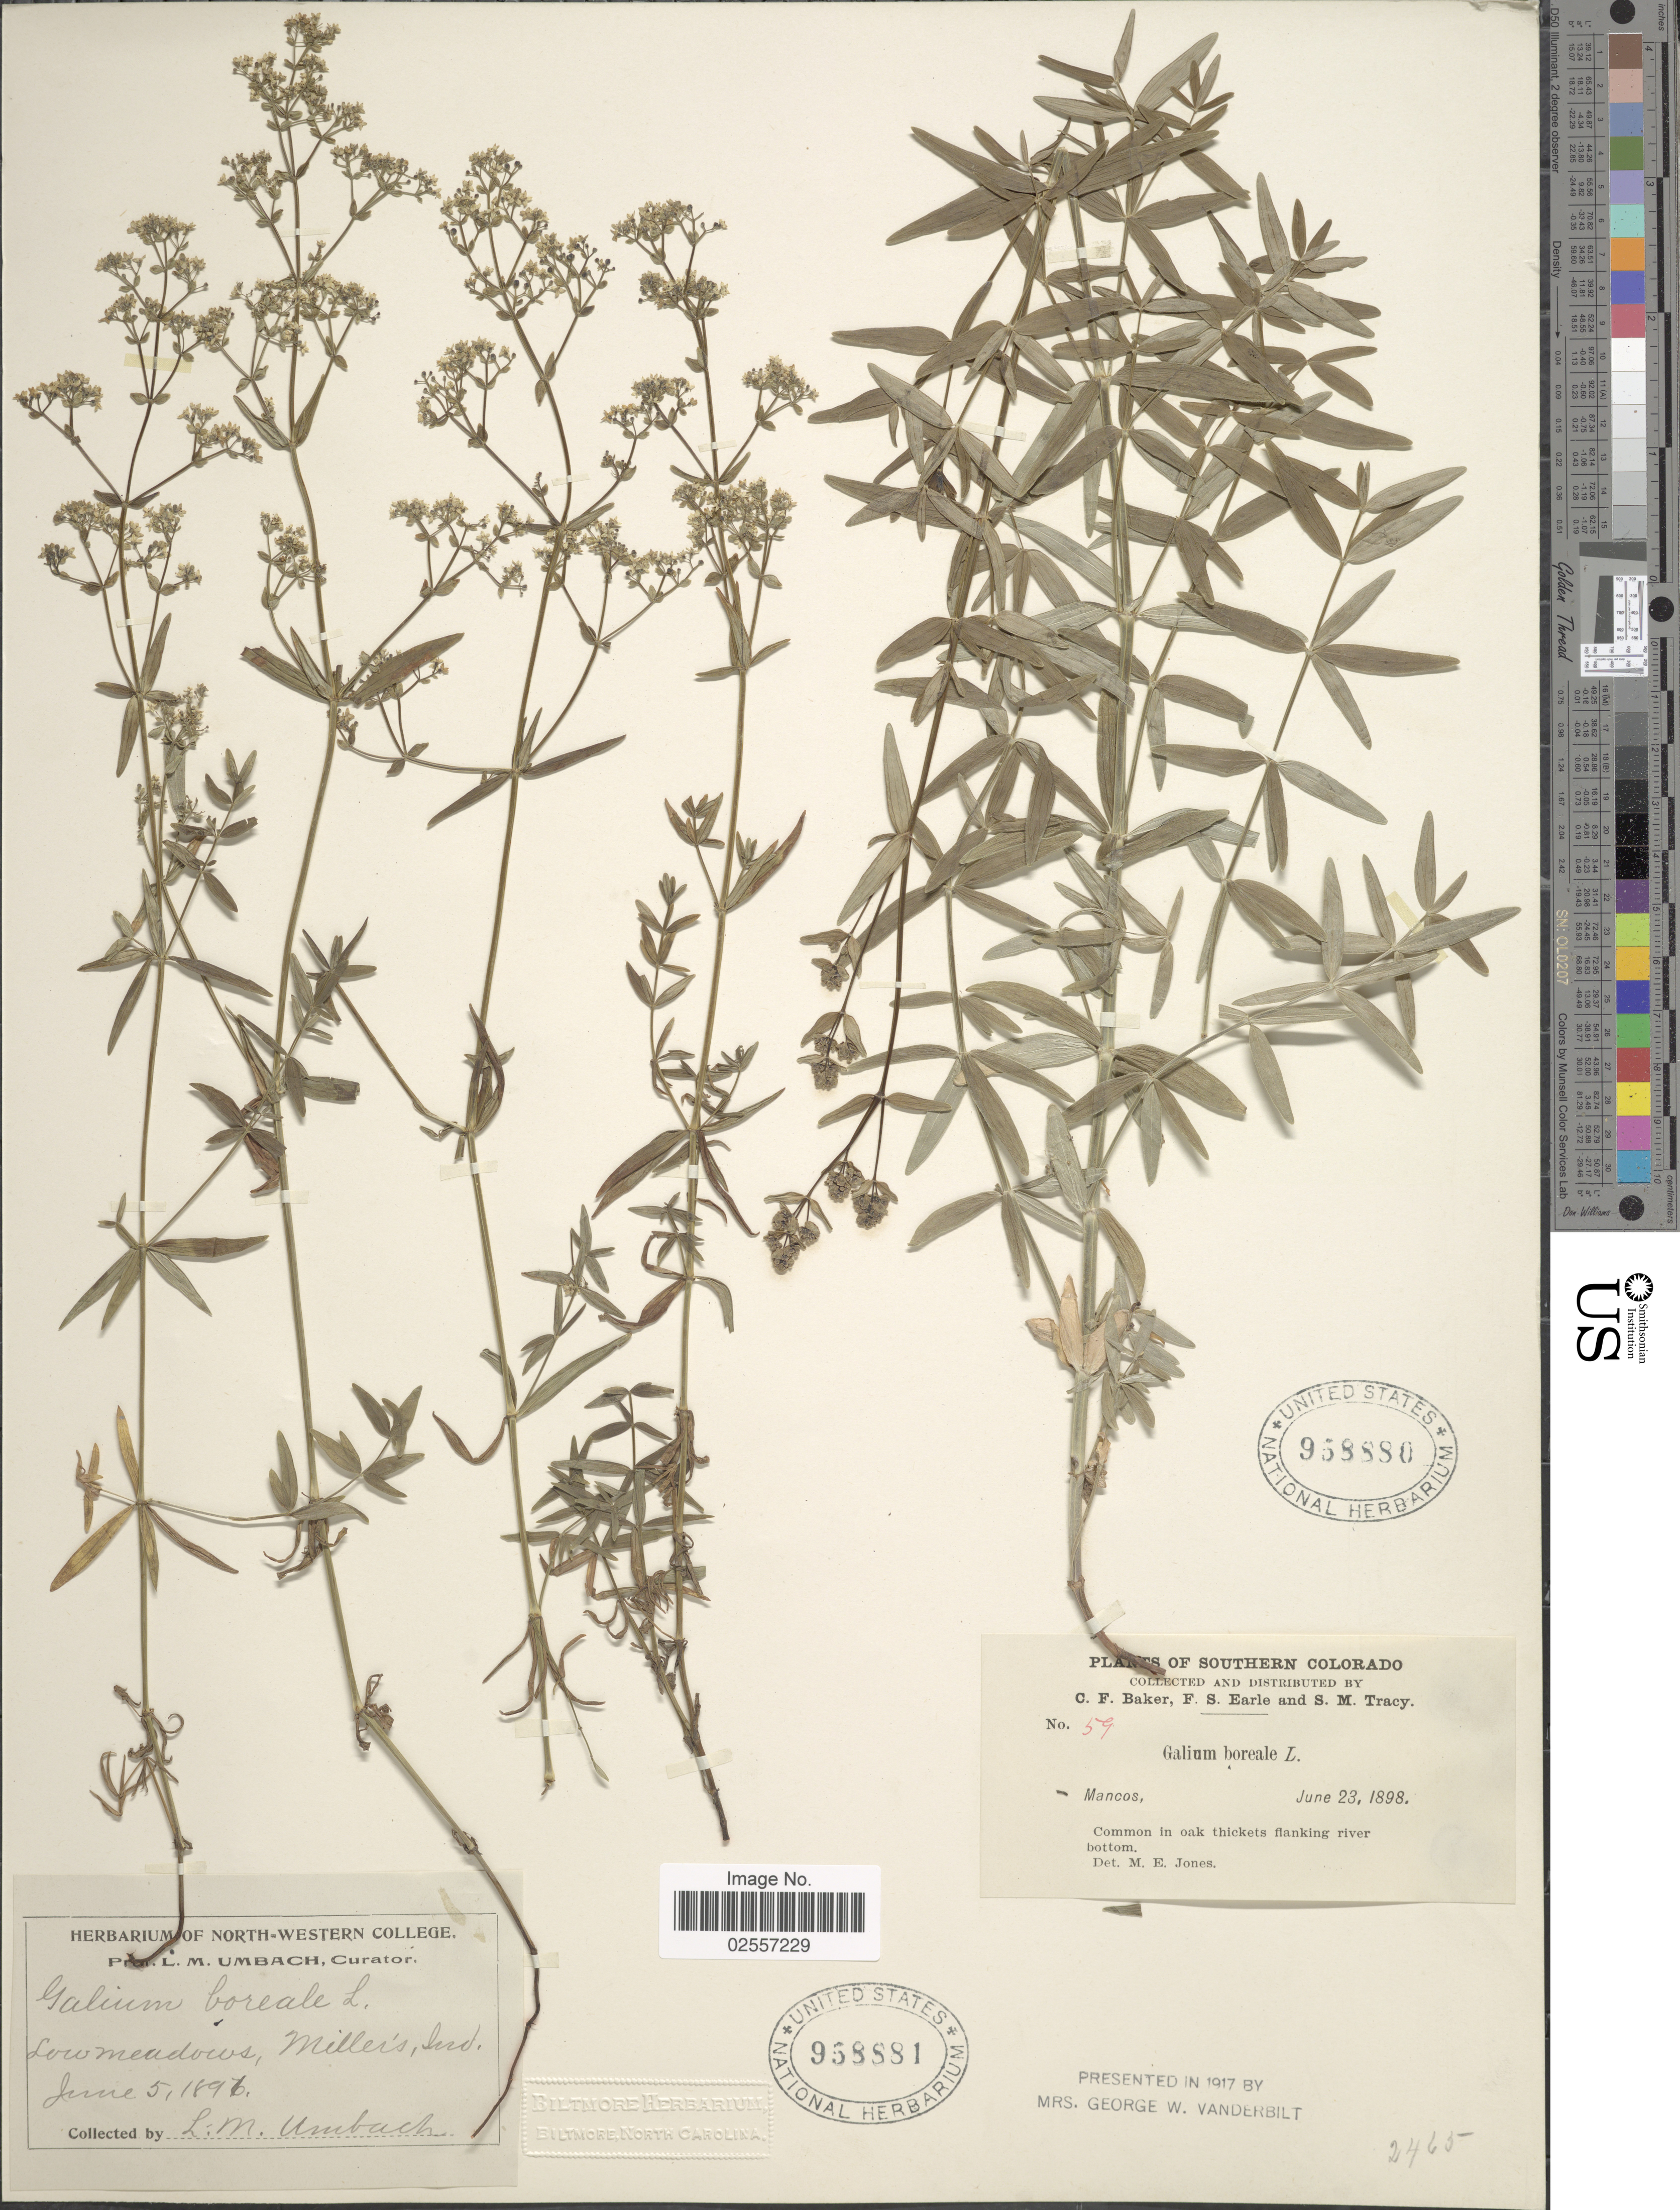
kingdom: Plantae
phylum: Tracheophyta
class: Magnoliopsida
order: Gentianales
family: Rubiaceae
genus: Galium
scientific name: Galium boreale L.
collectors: L. M. Umbach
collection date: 1897-06-05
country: United States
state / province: Indiana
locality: Low meadows, Miller's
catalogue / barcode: US 958881-2